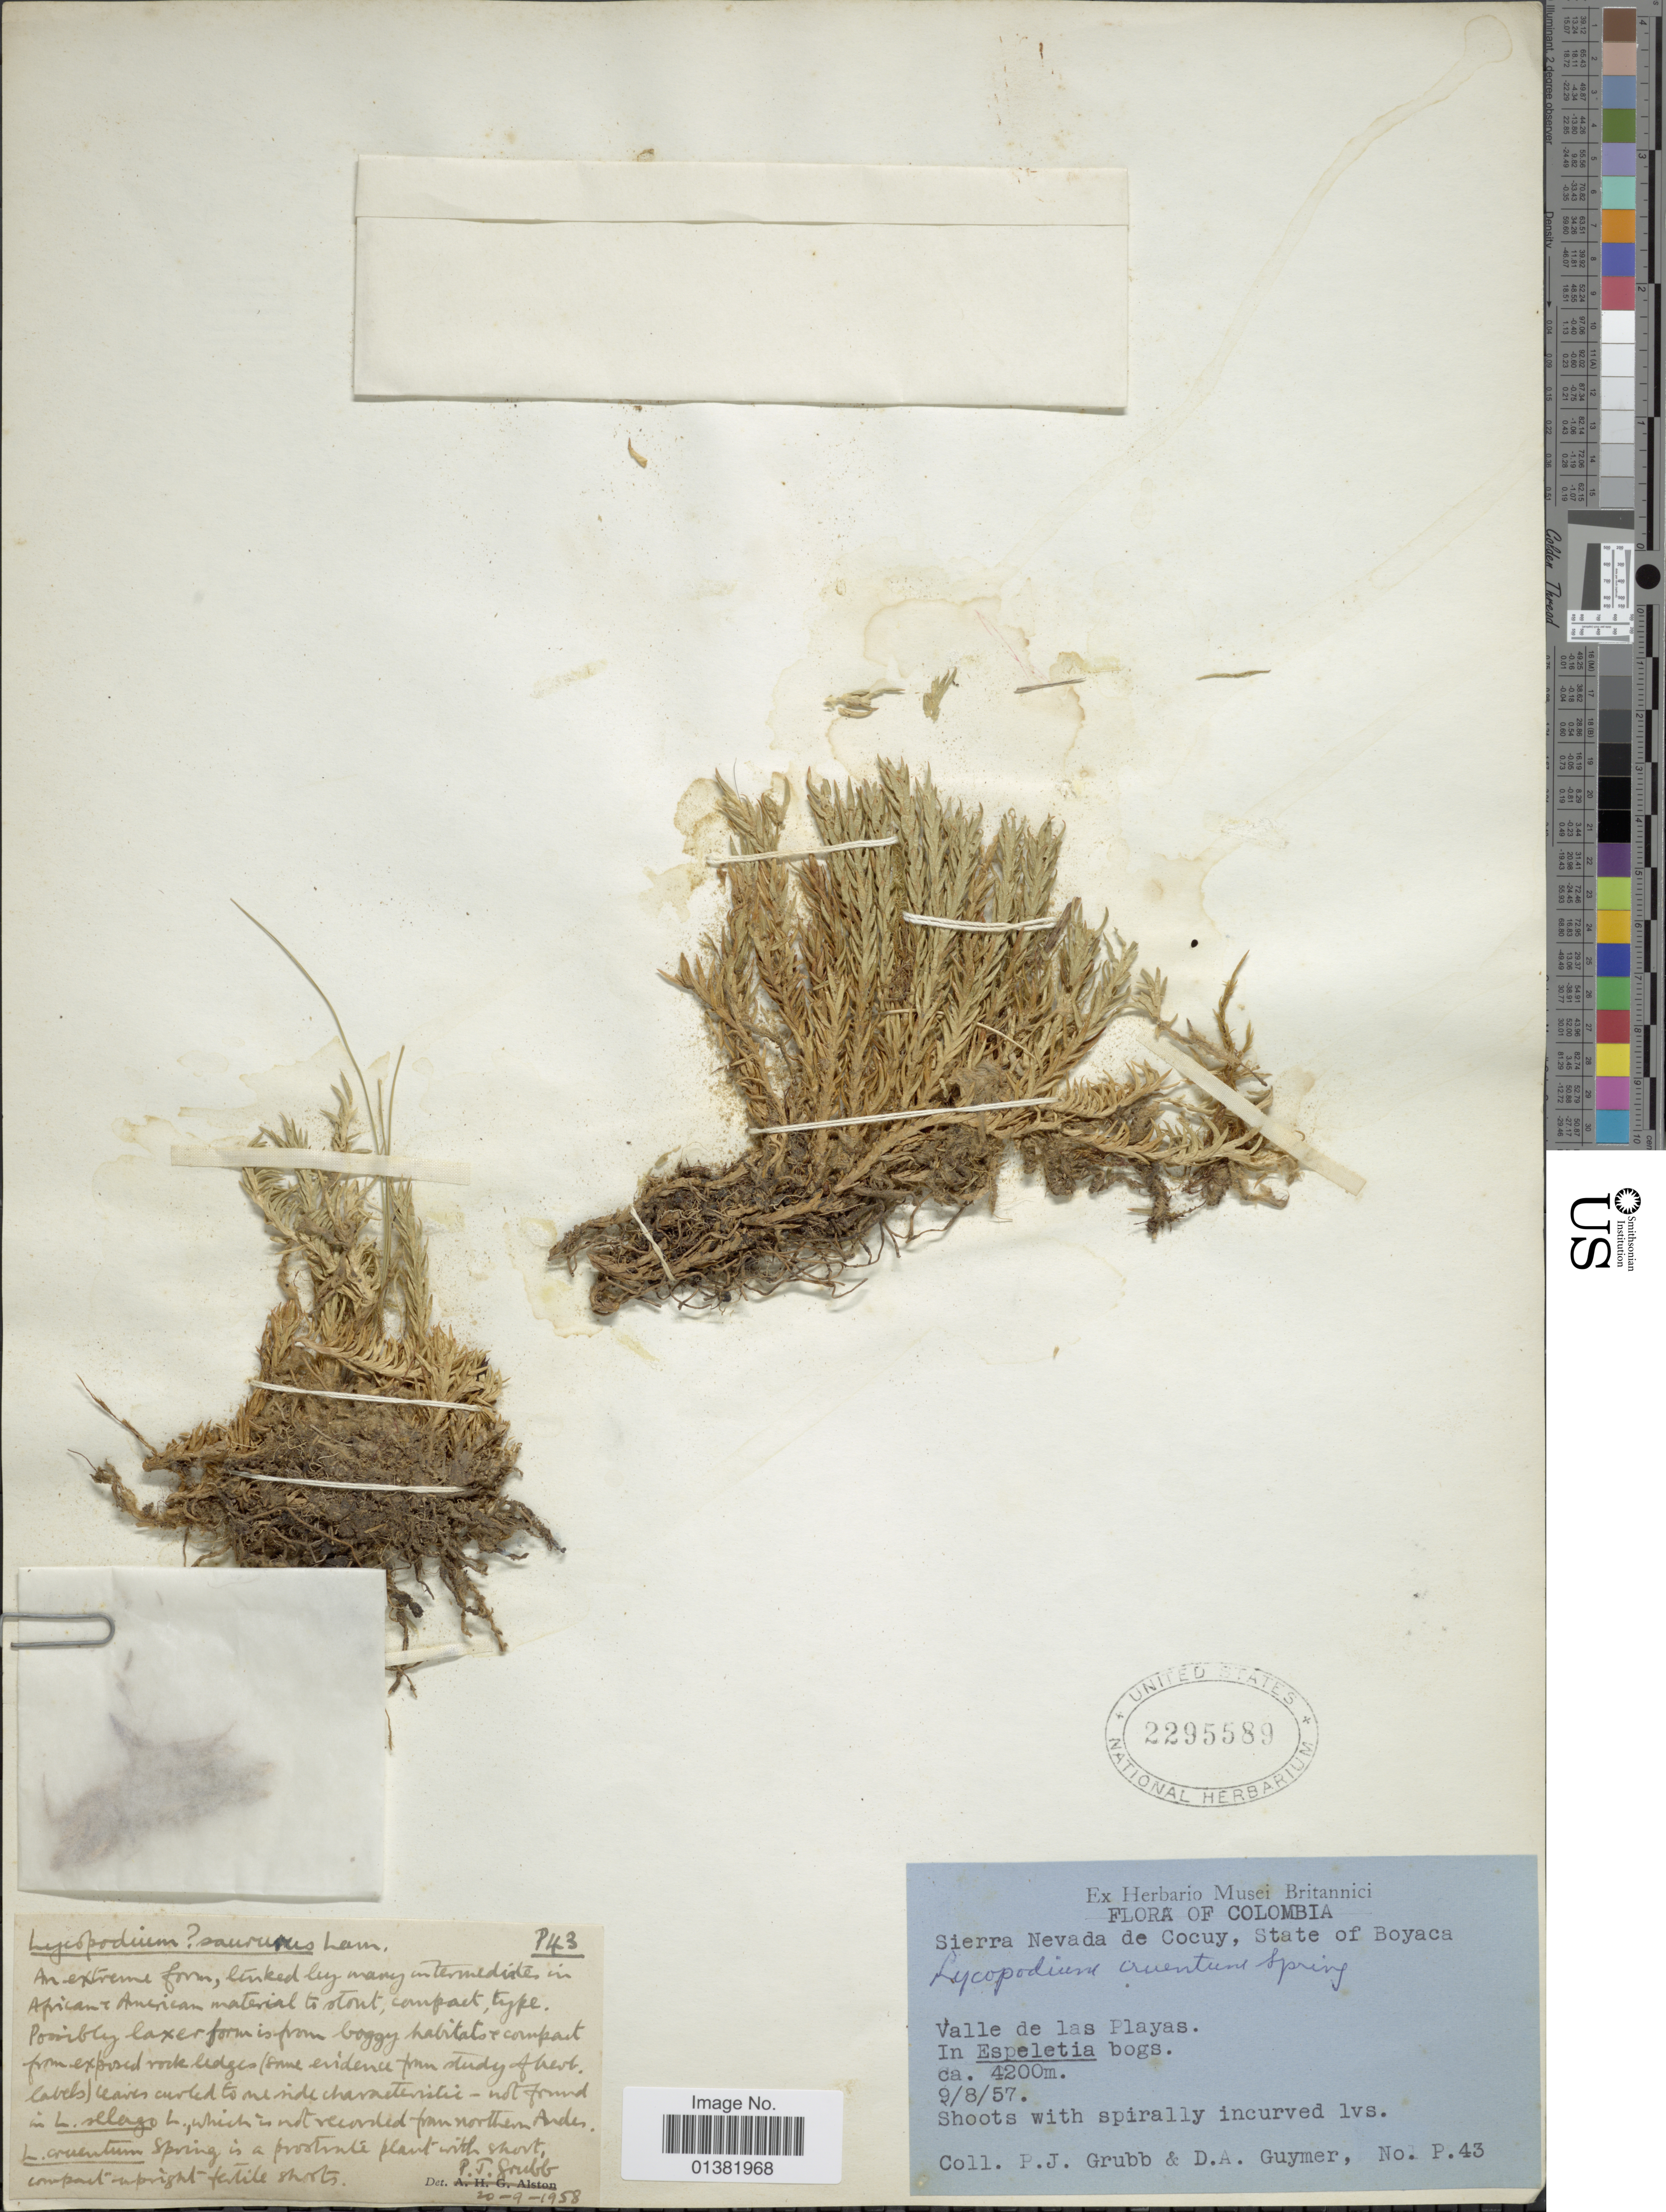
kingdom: Plantae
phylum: Tracheophyta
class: Lycopodiopsida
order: Lycopodiales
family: Lycopodiaceae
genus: Phlegmariurus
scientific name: Phlegmariurus cruentus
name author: (Spring) B. Øllg.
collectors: P. J. Grubb & D. Guymer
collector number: P43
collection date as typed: Transcribed d/m/y: 9/8/57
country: Colombia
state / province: Boyacá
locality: Sierra Nevada de Cocuy, Valle de las Playas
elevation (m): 4200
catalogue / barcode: US 2295589